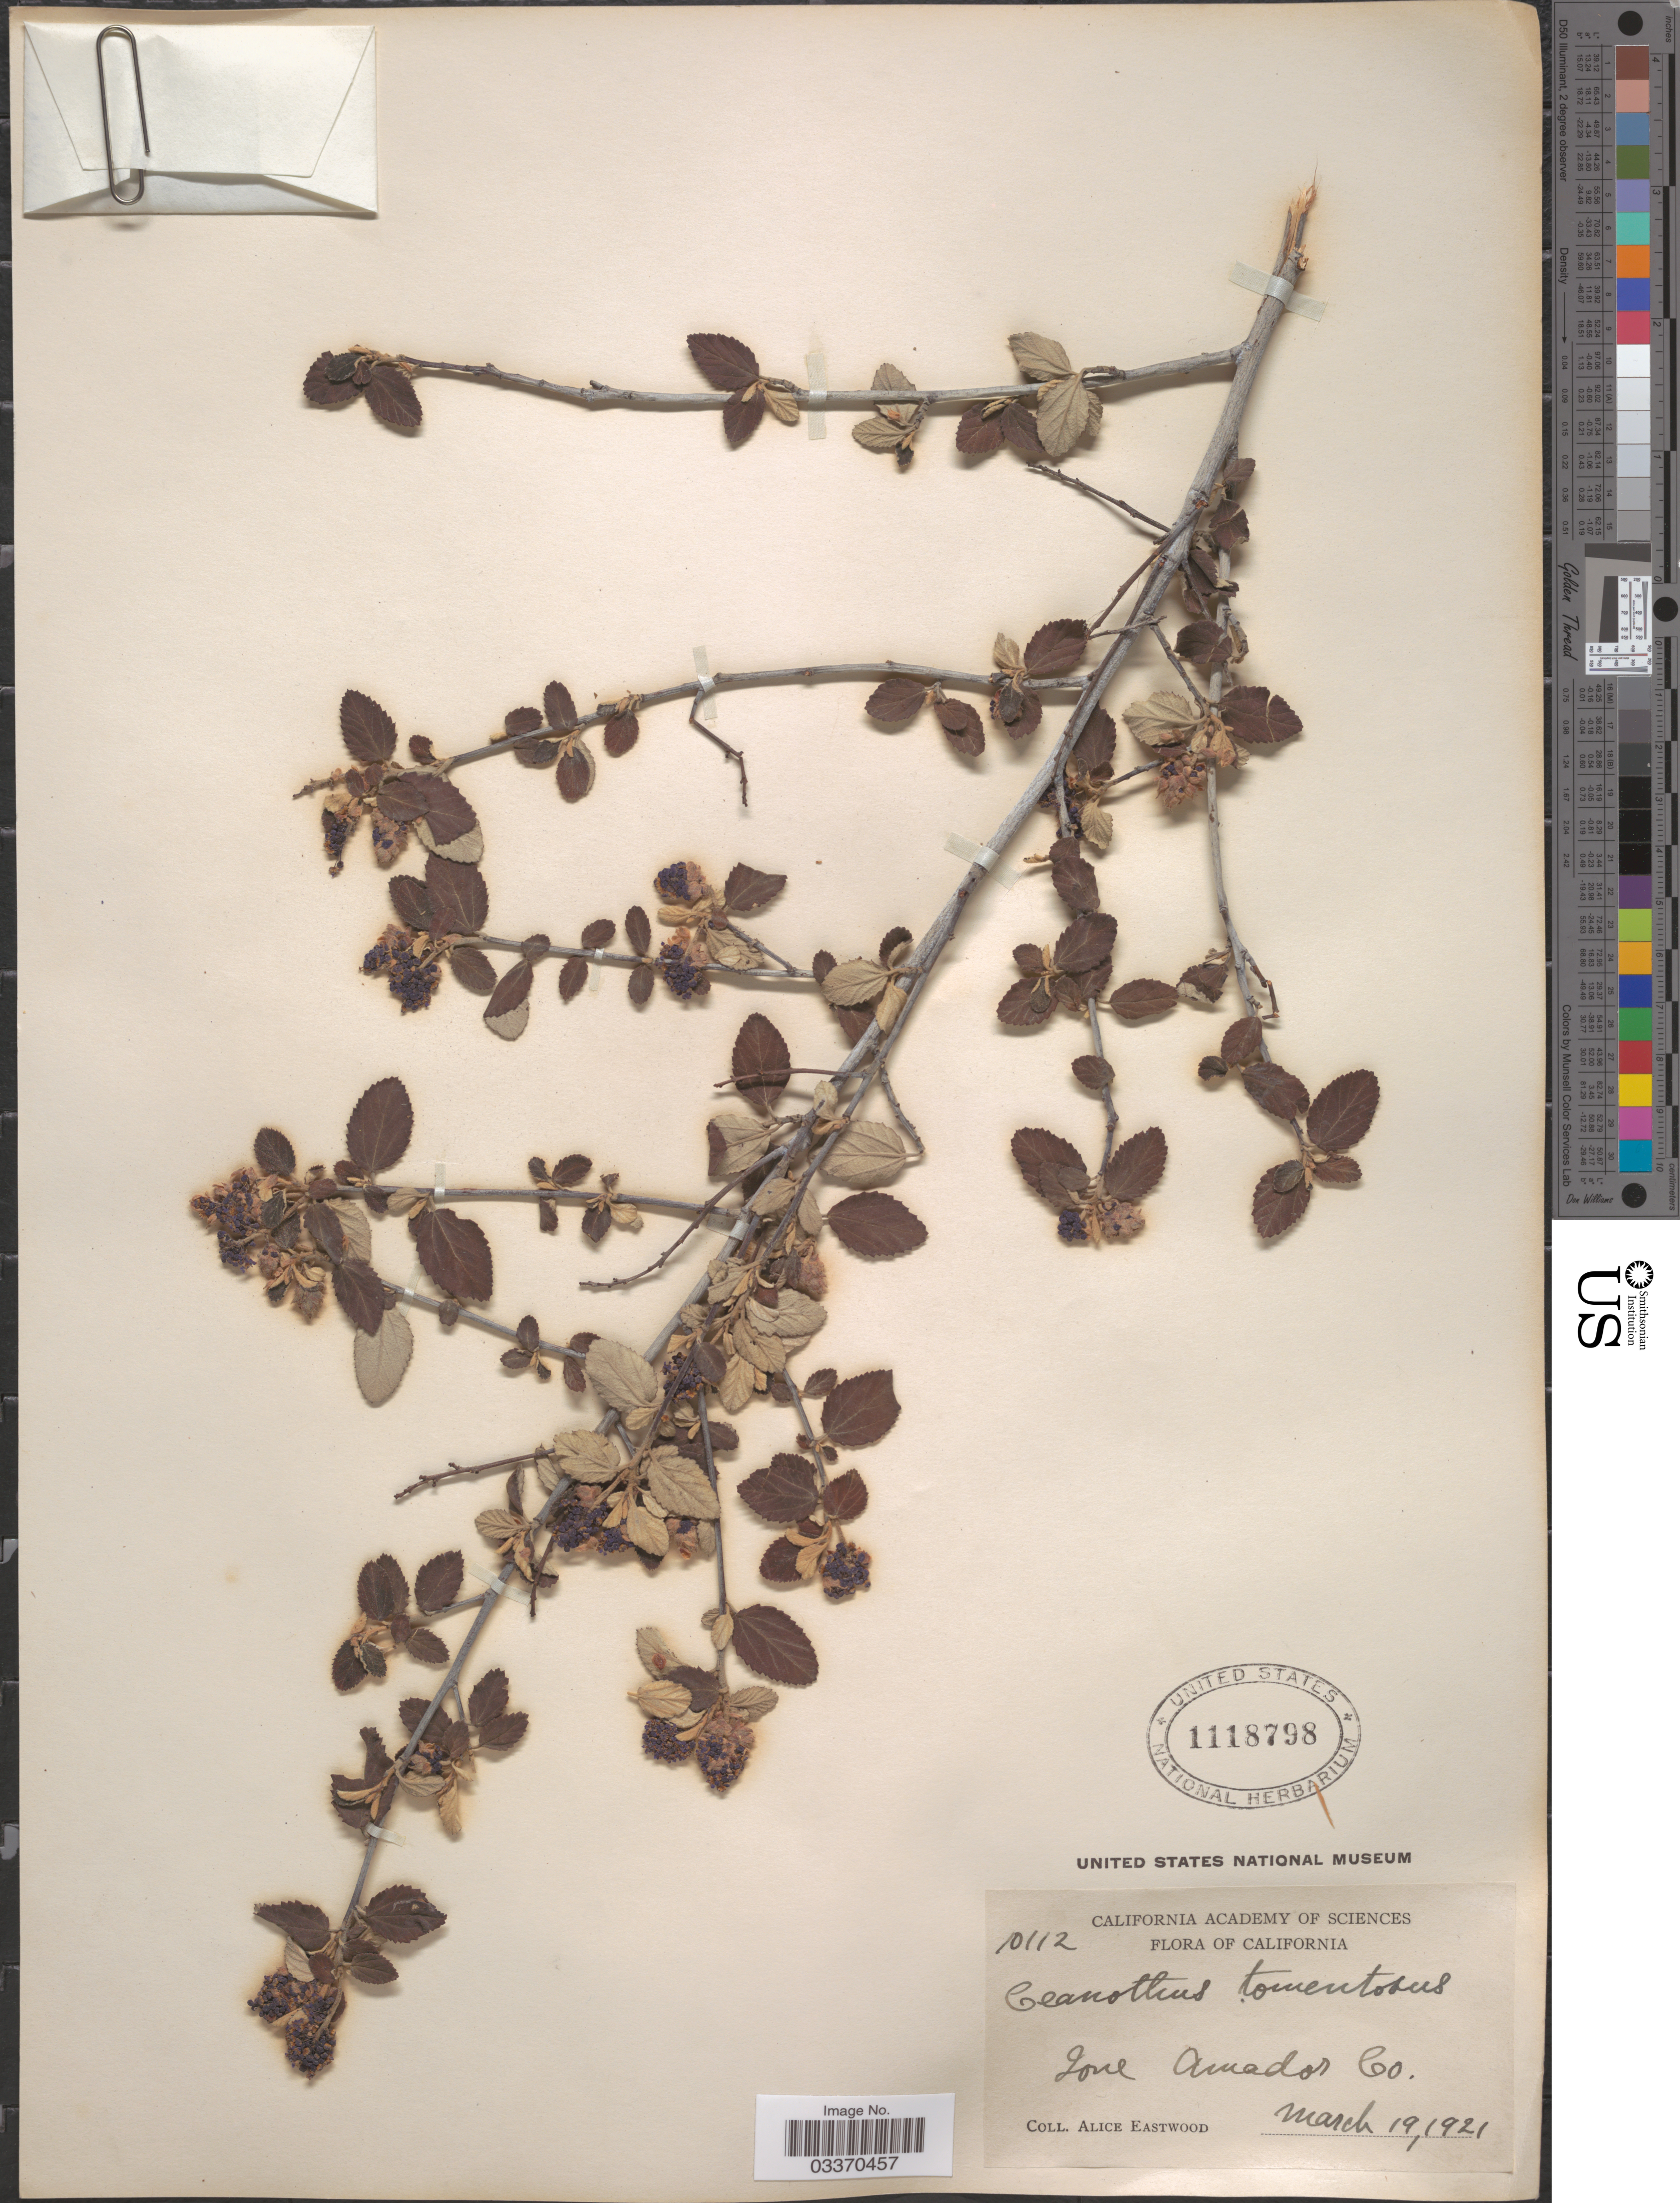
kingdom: Plantae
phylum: Tracheophyta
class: Magnoliopsida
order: Rosales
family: Rhamnaceae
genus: Ceanothus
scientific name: Ceanothus tomentosus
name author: Parry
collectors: A. Eastwood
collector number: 10112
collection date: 1921-03-19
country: United States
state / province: California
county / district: Amador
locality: Ione Amador Co.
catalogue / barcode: US 1118798